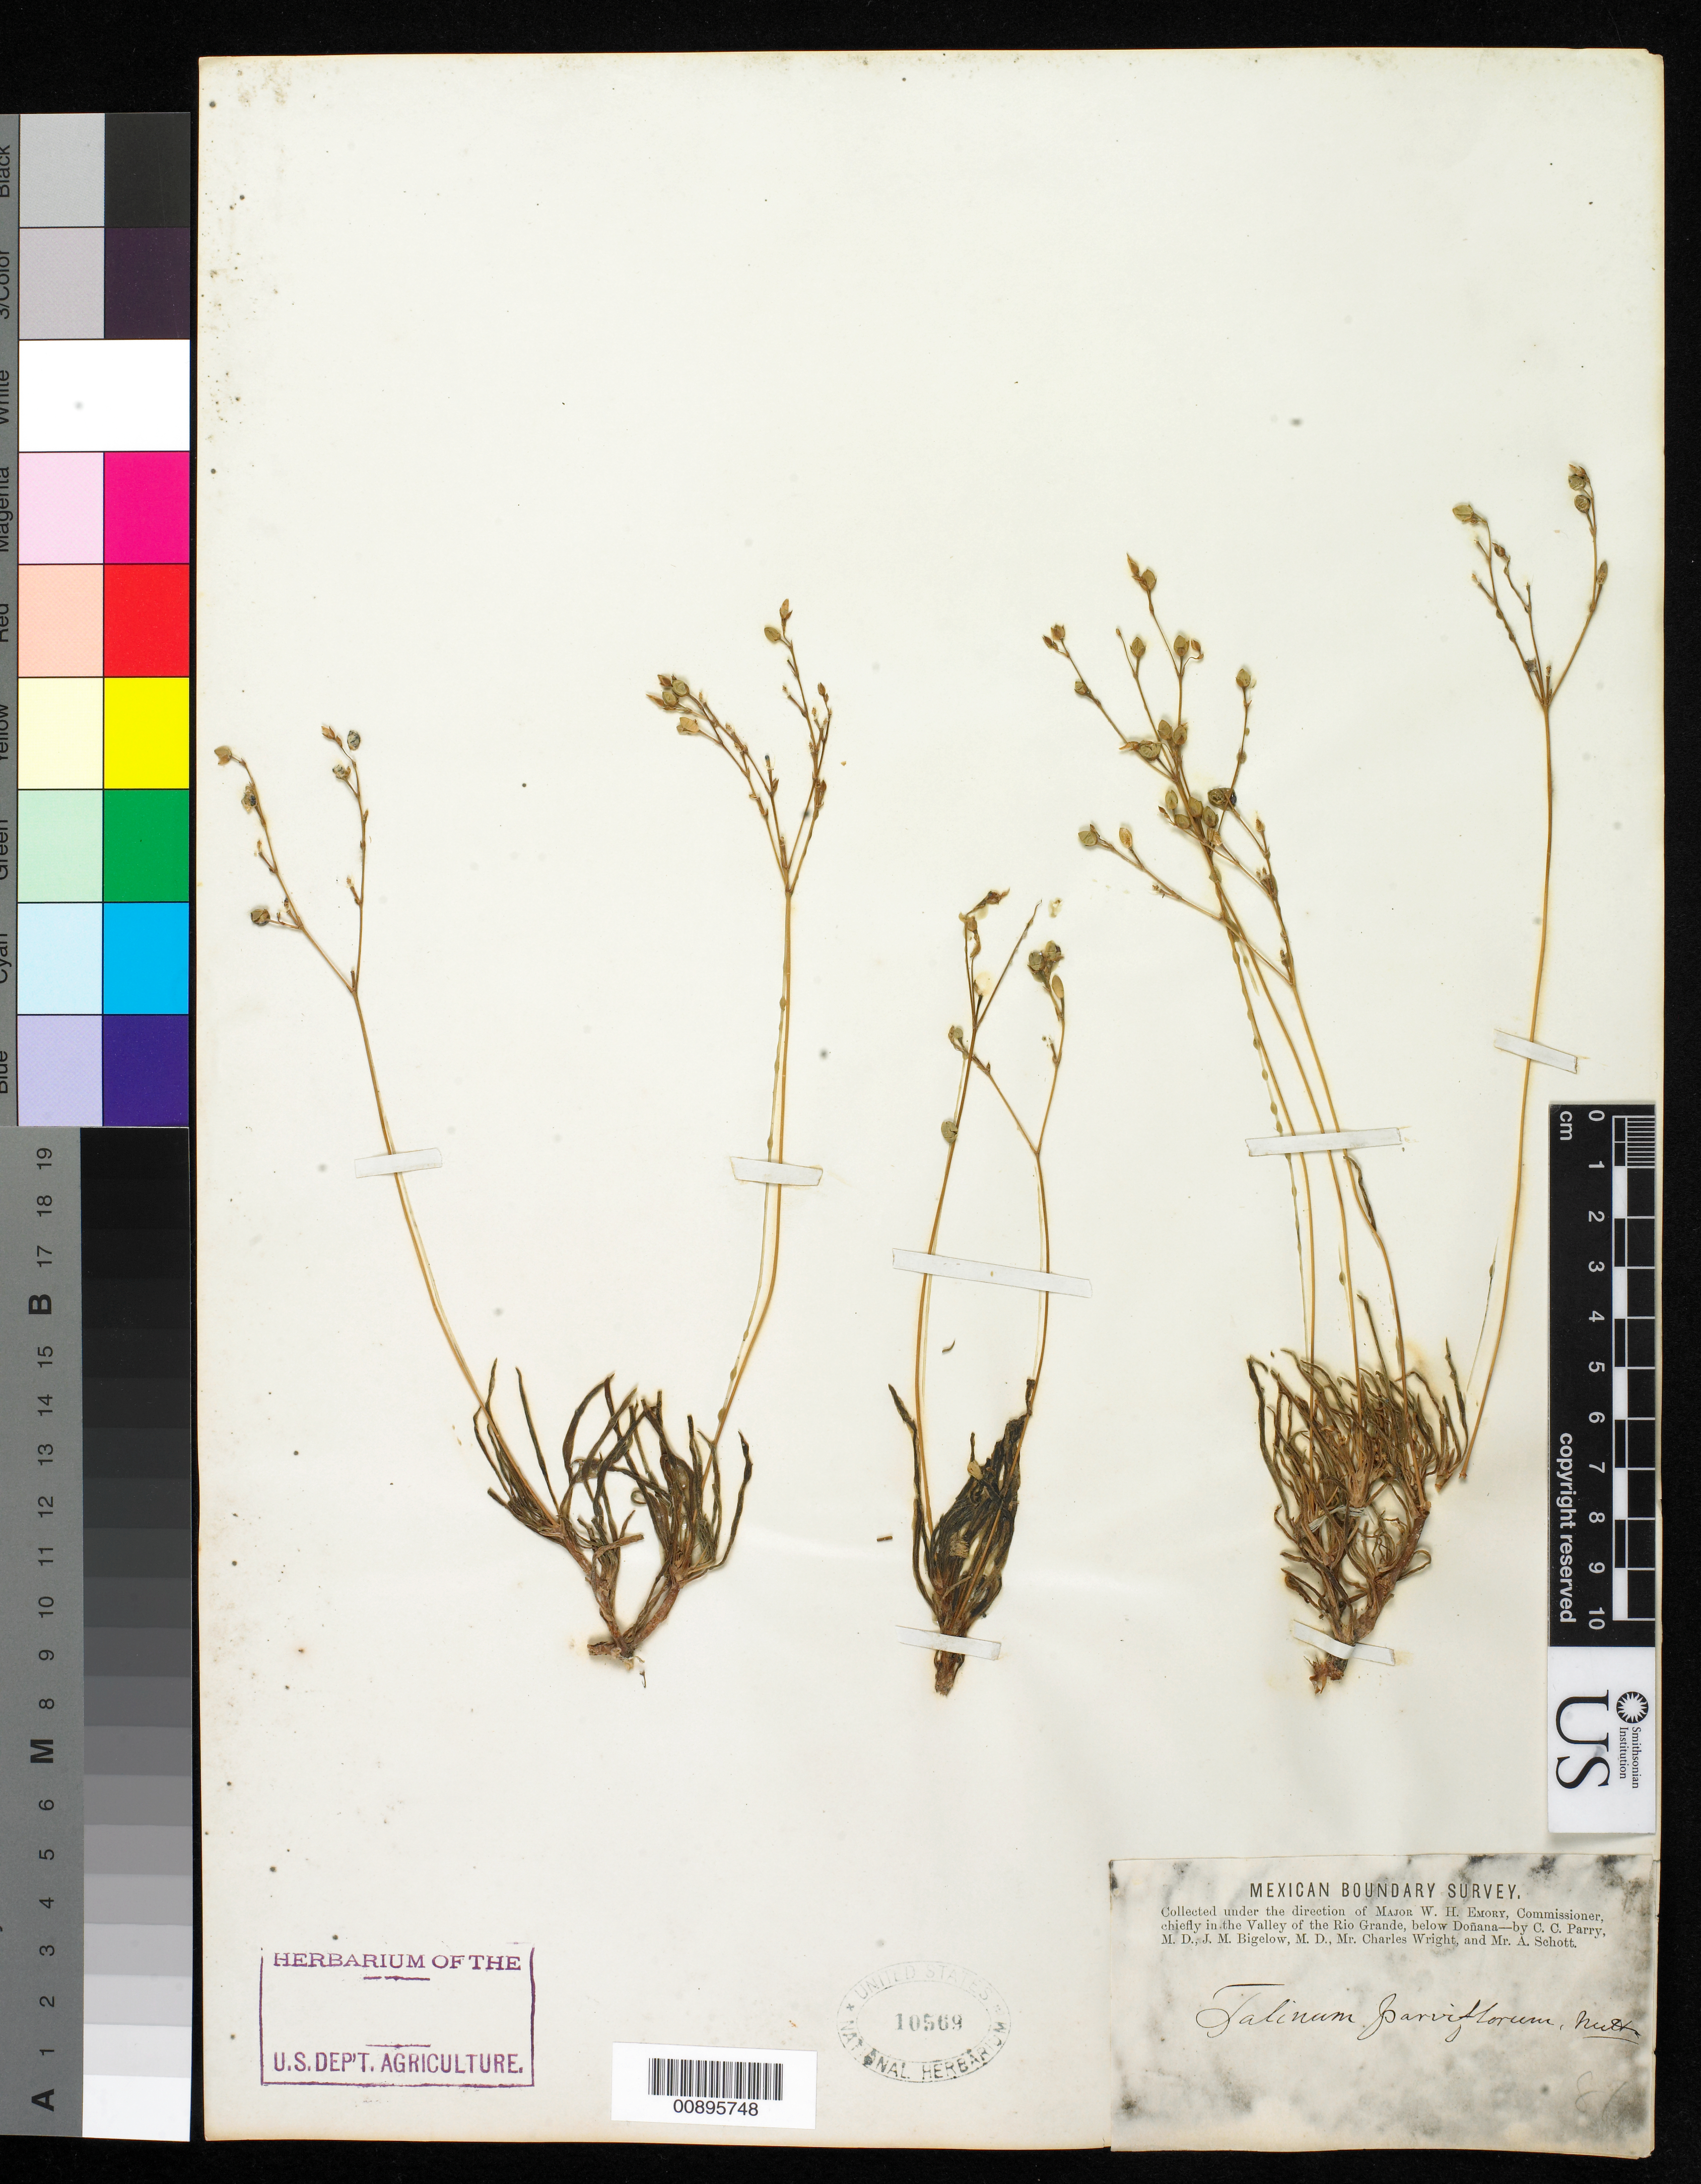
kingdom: Plantae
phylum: Tracheophyta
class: Magnoliopsida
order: Caryophyllales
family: Talinaceae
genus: Talinum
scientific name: Talinum parviflorum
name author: Nutt.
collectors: C. C. Parry, J. M. Bigelow, C. Wright & A. C. V. Schott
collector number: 87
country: United States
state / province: New Mexico / Texas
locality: Valley of the Rio Grande, below Doñana.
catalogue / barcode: US 10569